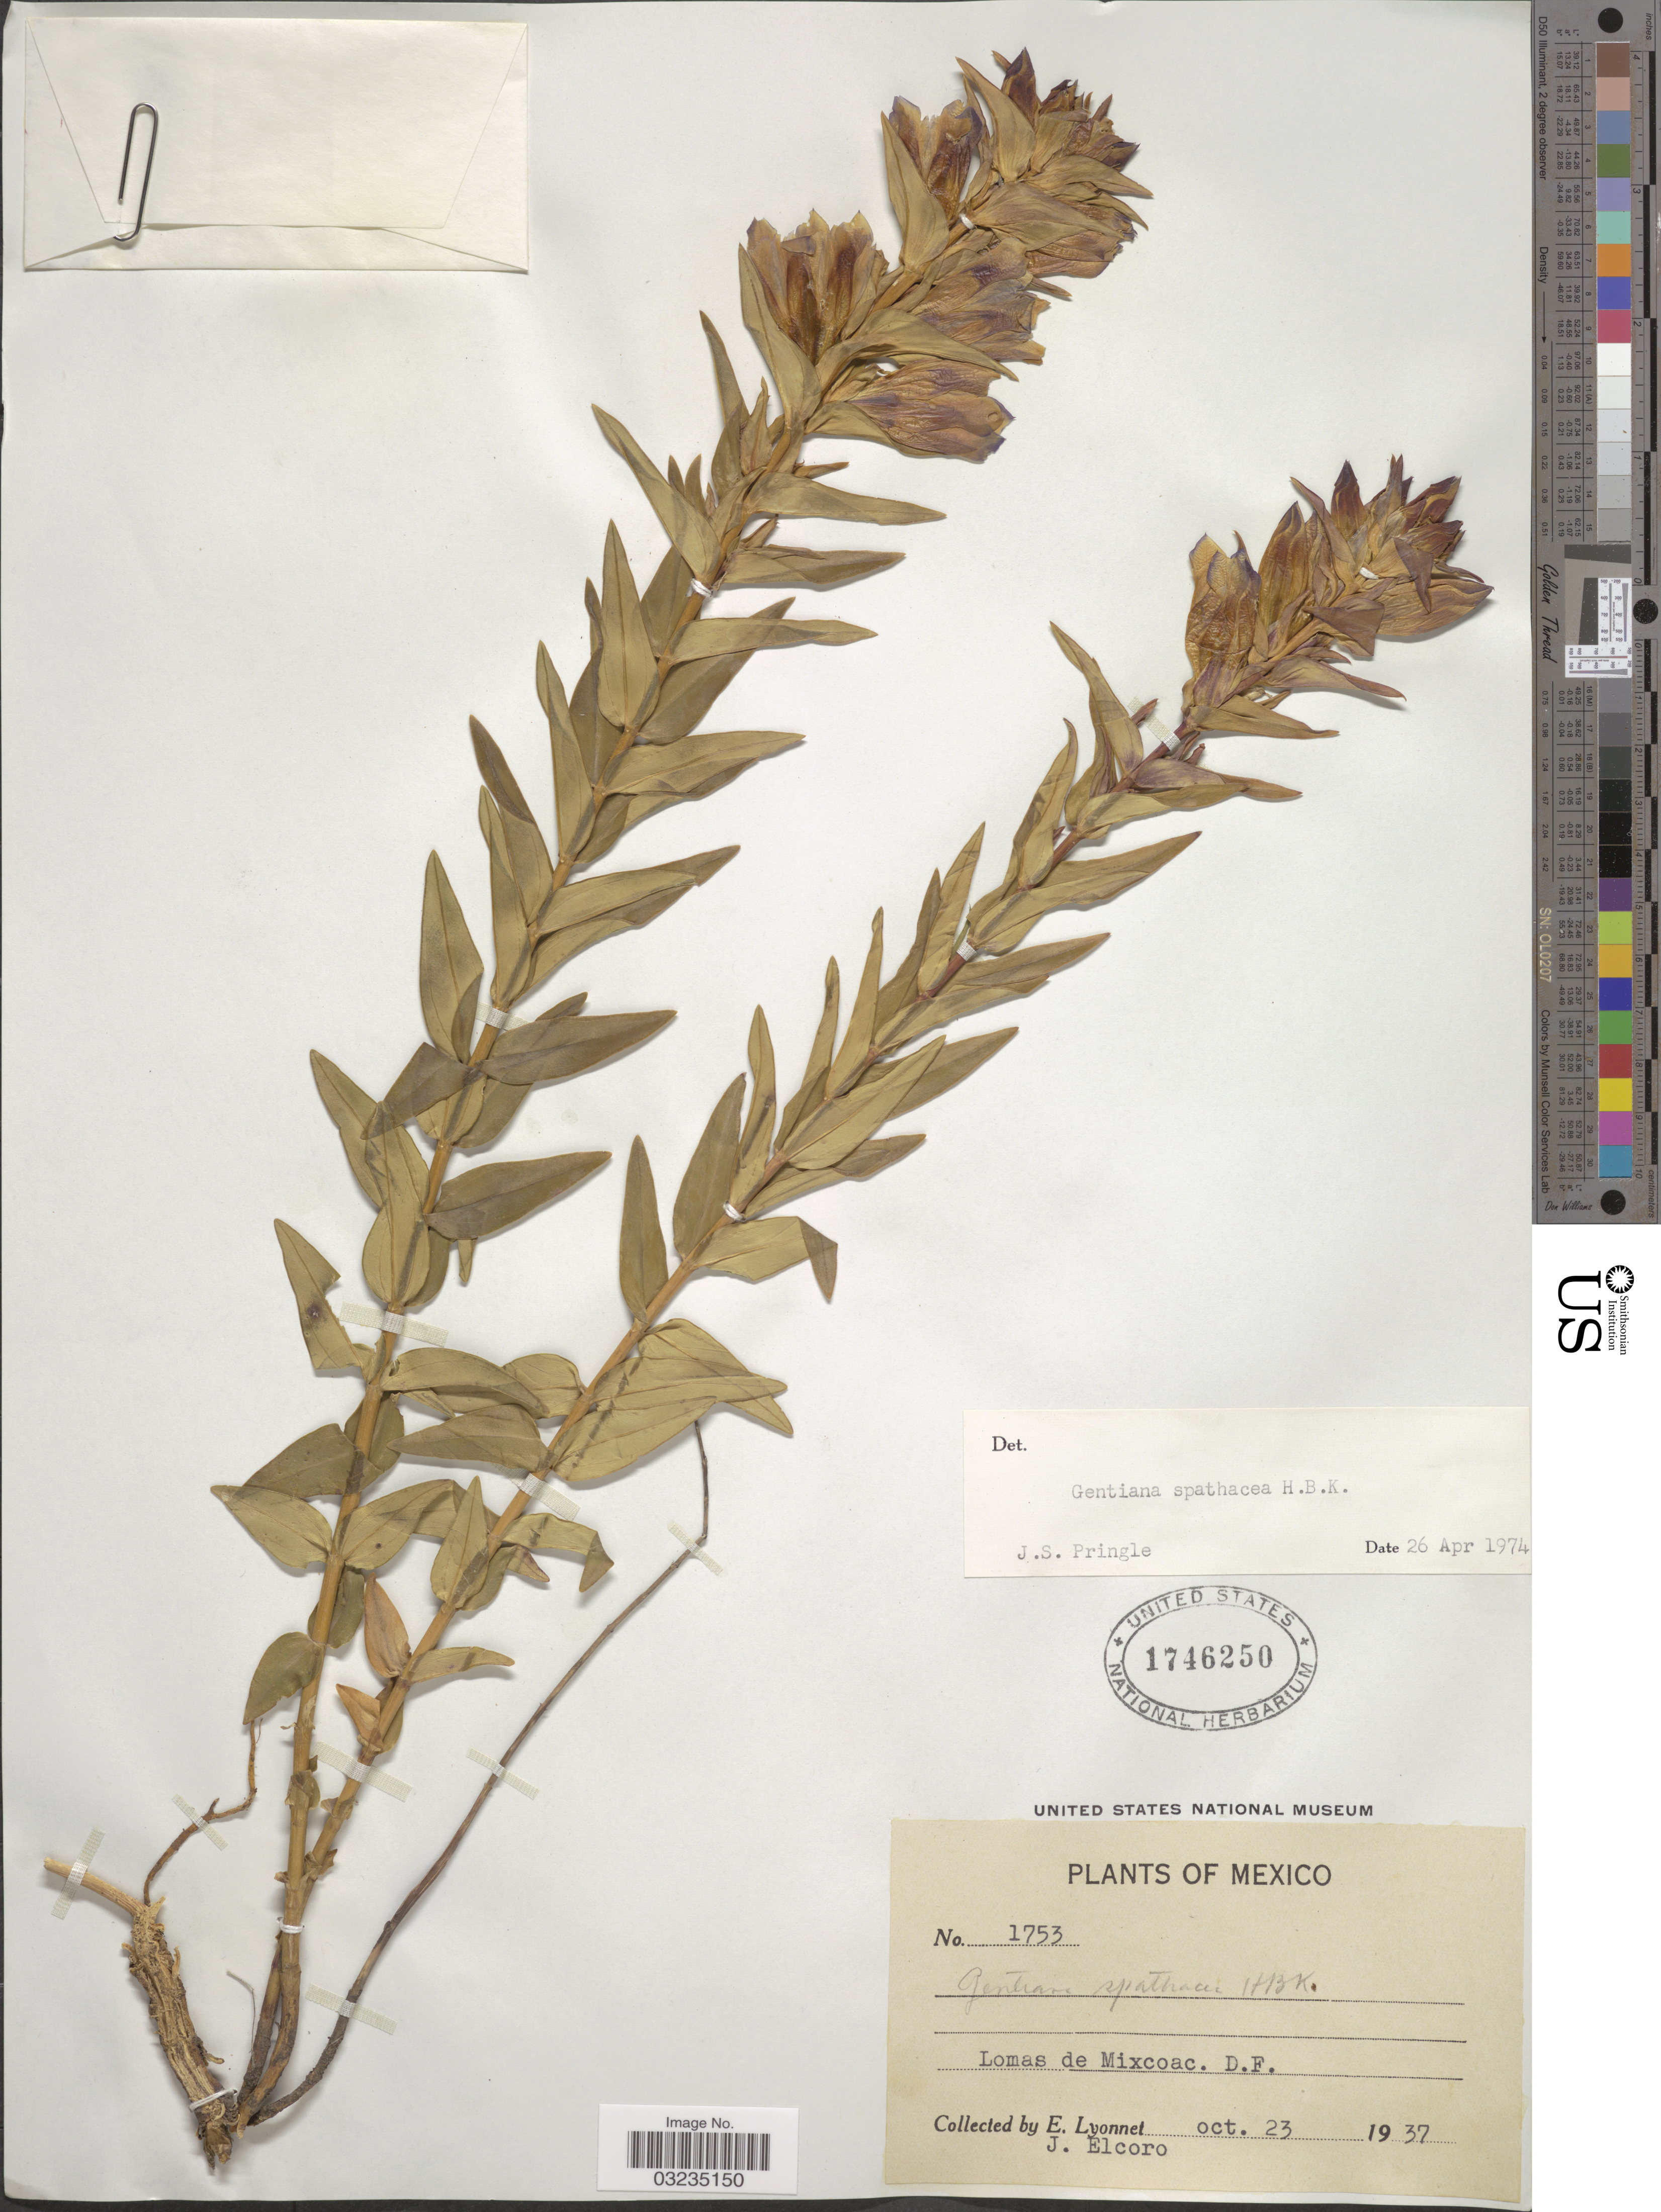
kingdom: Plantae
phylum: Tracheophyta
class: Magnoliopsida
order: Gentianales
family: Gentianaceae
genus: Gentiana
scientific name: Gentiana spathacea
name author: Kunth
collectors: E. Lyonnel & J. Elcoro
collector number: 1753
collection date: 1937-10-23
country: Mexico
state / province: Distrito Federal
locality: Lomas de Mixcoac. D. F.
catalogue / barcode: US 1746250